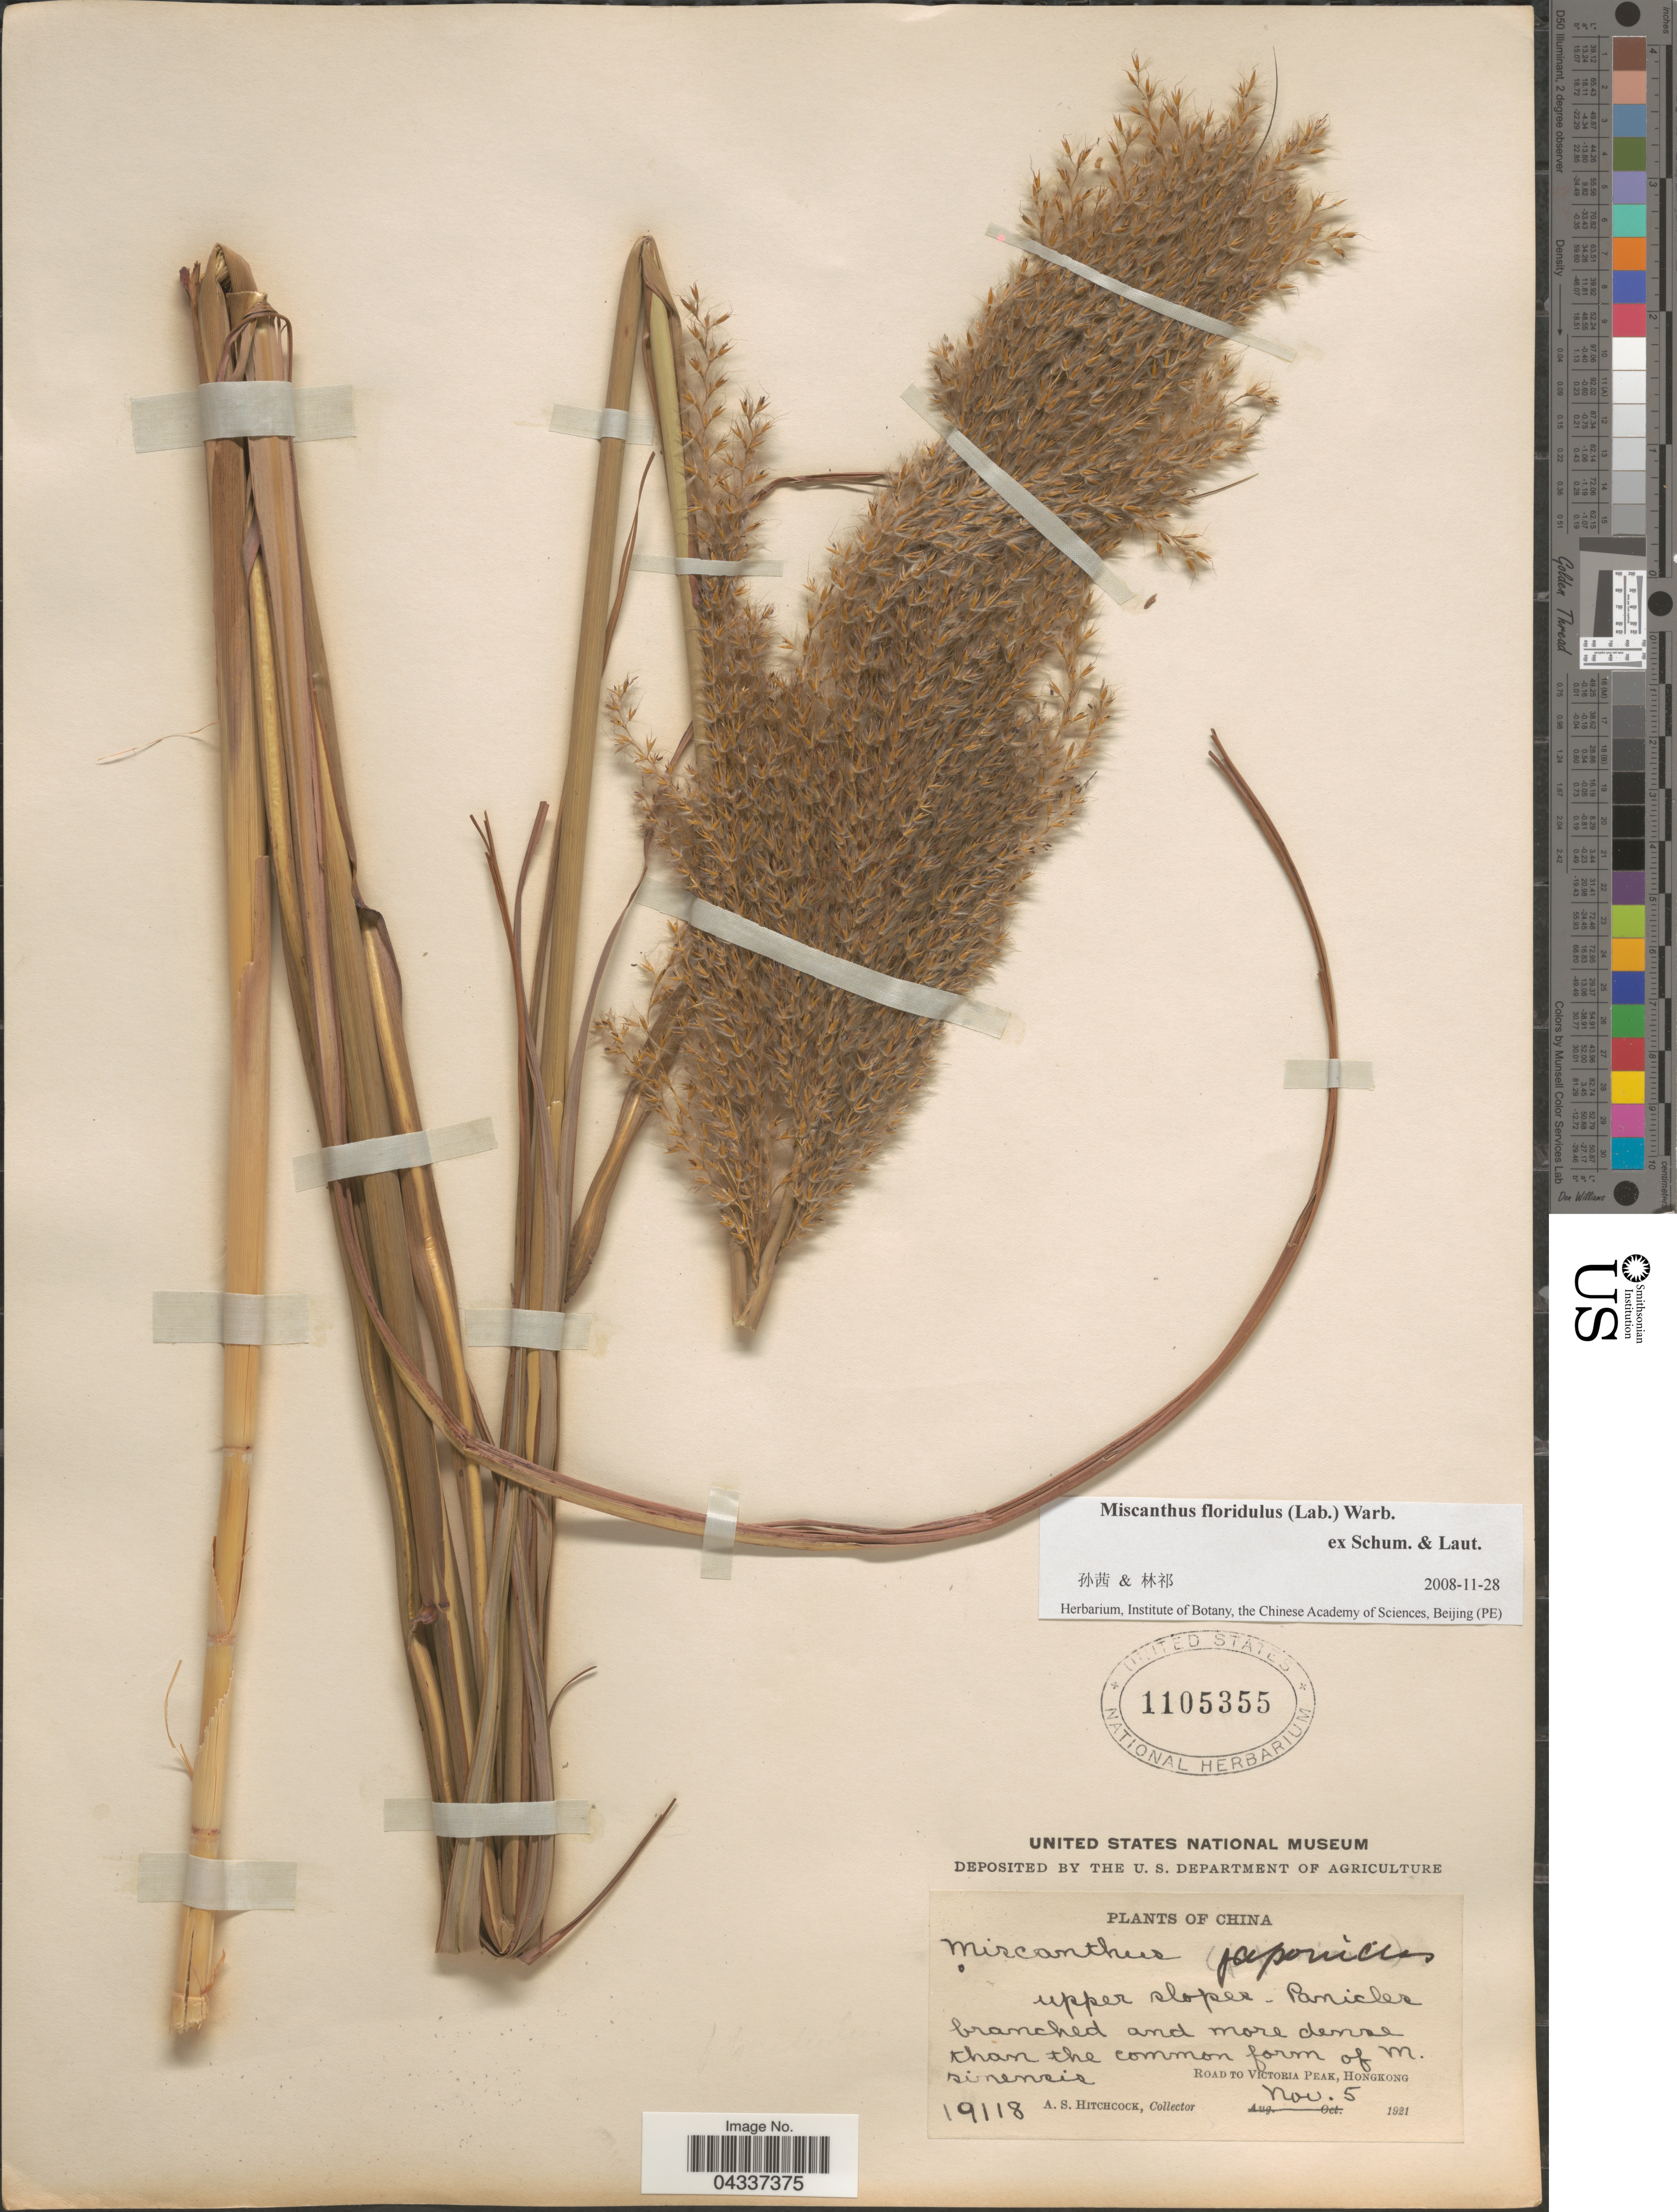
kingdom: Plantae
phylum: Tracheophyta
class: Liliopsida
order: Poales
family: Poaceae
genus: Miscanthus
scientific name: Miscanthus floridulus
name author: (Labill.) Warb.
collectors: A. S. Hitchcock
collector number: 19118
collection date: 1921-11-05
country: China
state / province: Hong Kong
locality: Road to Victoria Peak, Hongkong.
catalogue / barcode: US 1105355